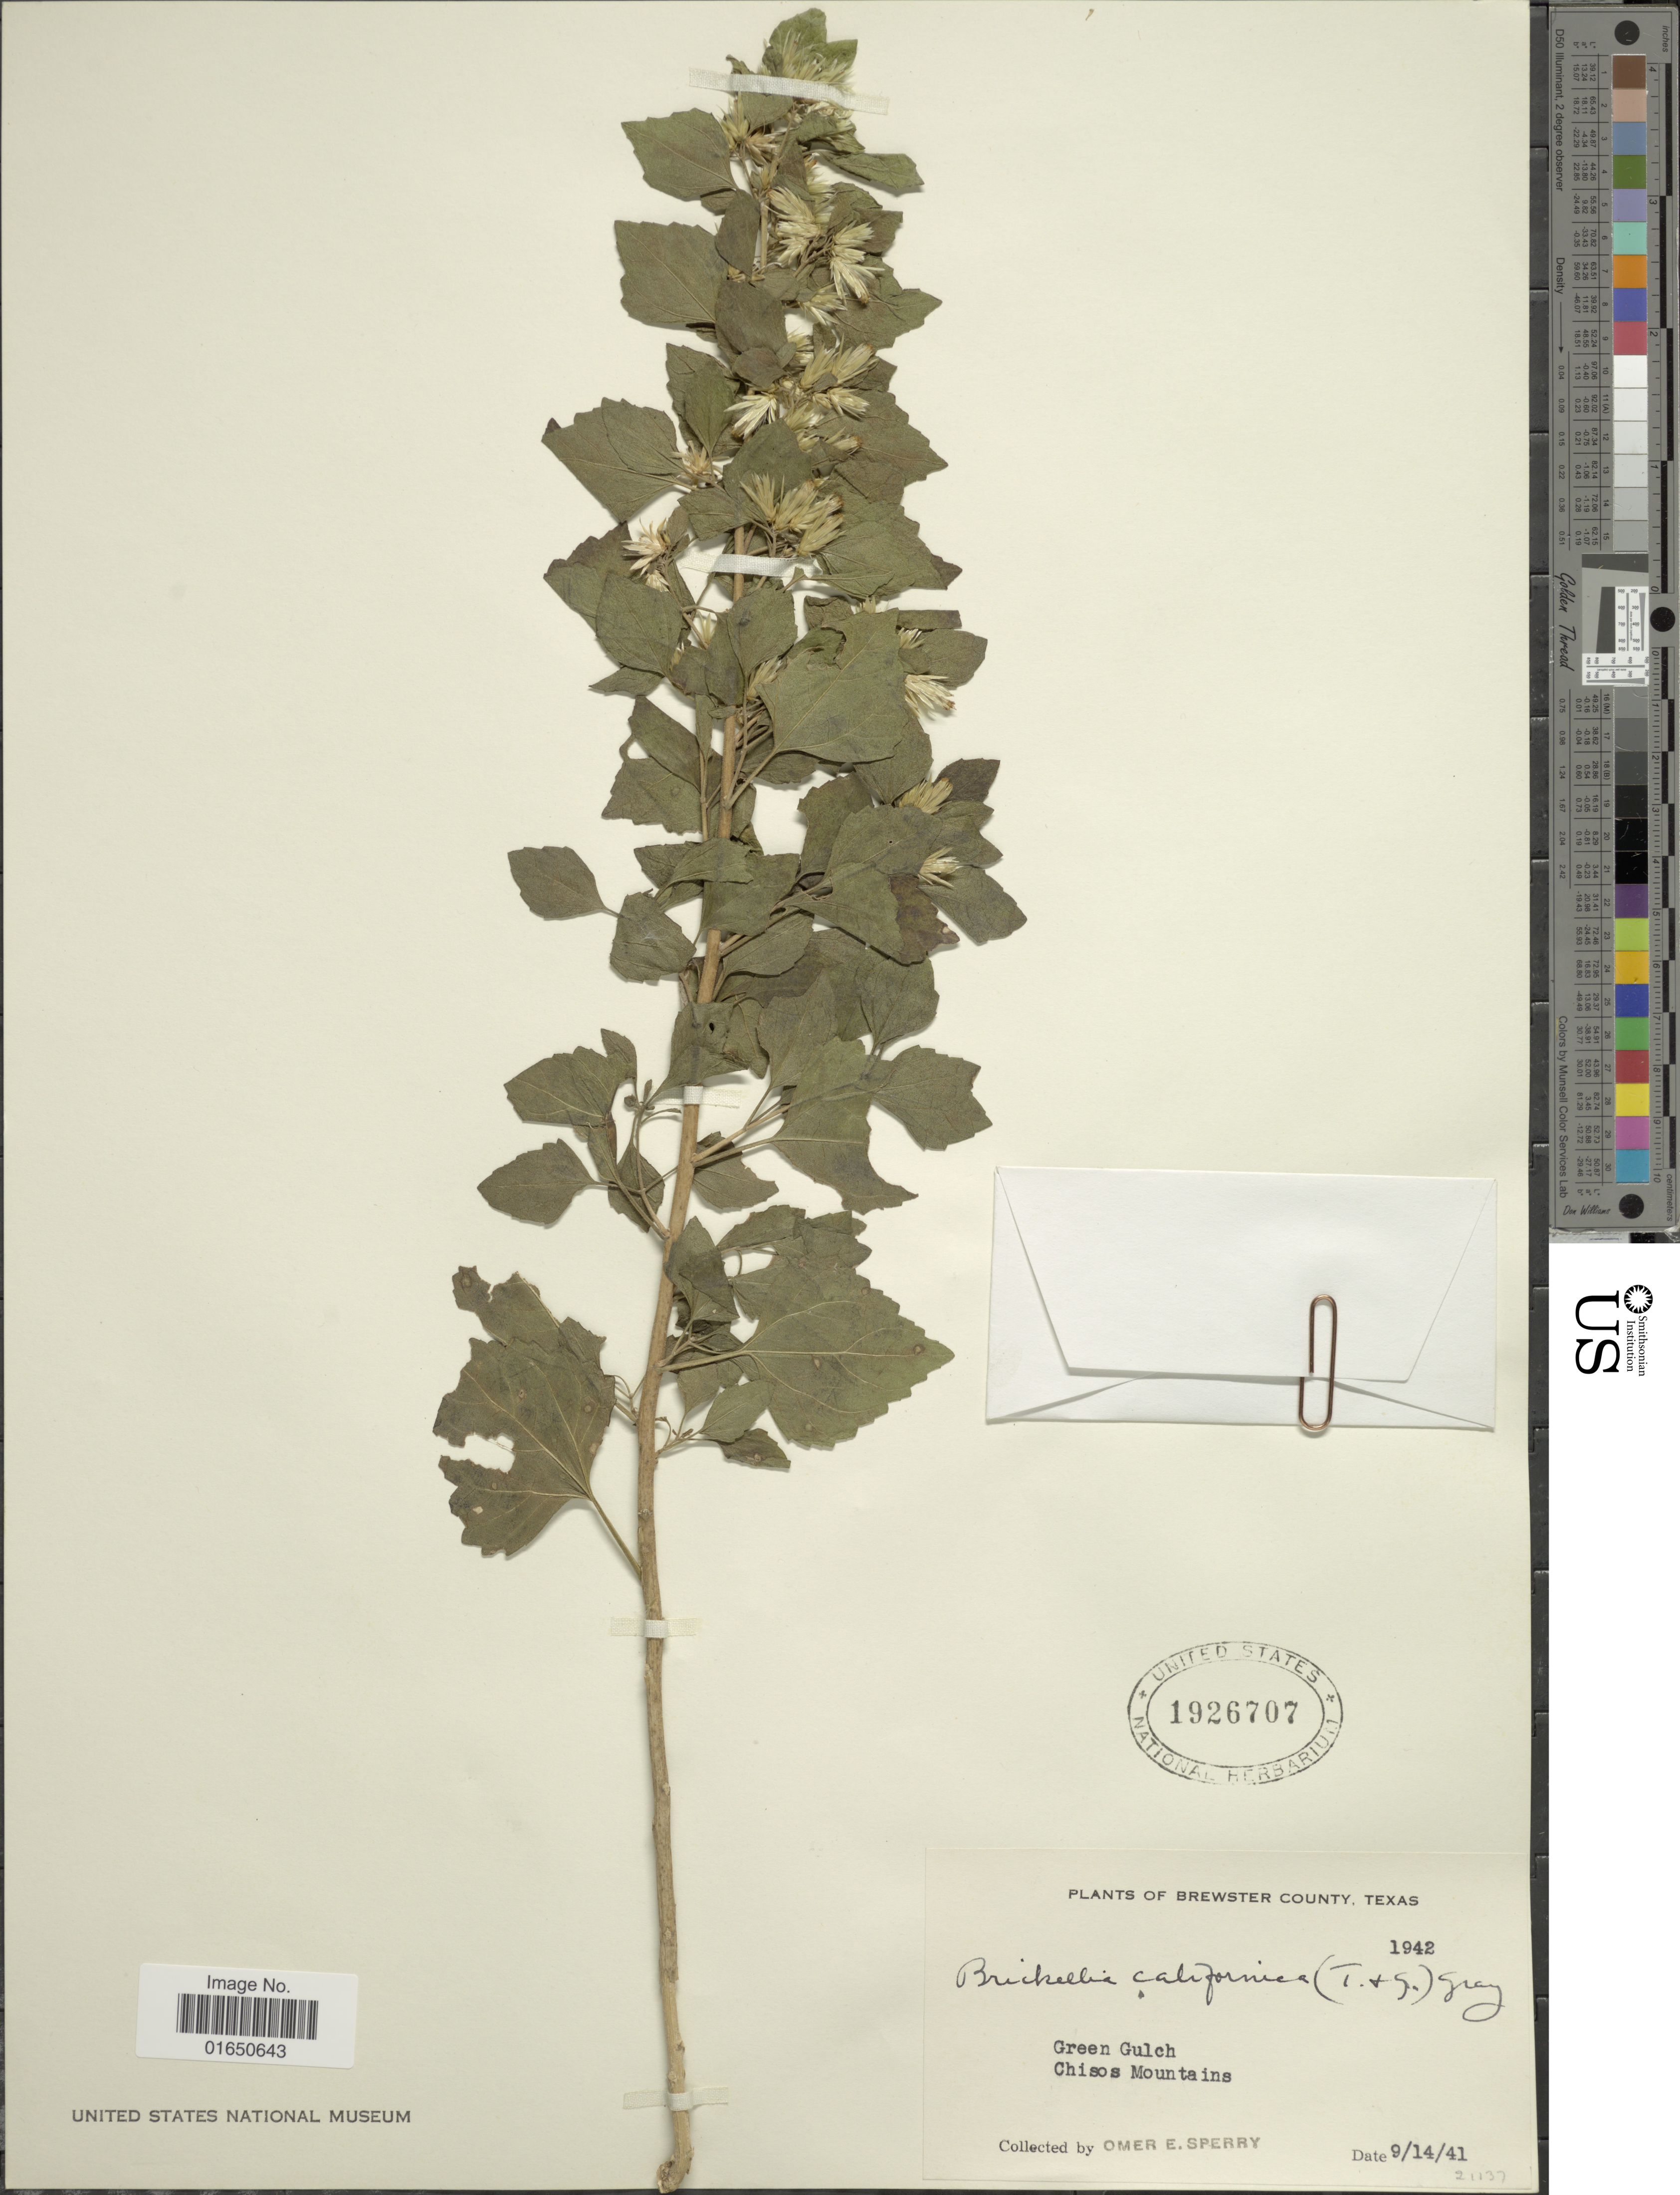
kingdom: Plantae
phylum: Tracheophyta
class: Magnoliopsida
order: Asterales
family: Asteraceae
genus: Brickellia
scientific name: Brickellia californica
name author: (Torr. & A. Gray) A. Gray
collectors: O. E. Sperry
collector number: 1942?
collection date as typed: Transcribed d/m/y: 14/9/41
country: United States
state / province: Texas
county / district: Brewster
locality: Green Gulch, Chisos Mountains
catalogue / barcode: US 1926707